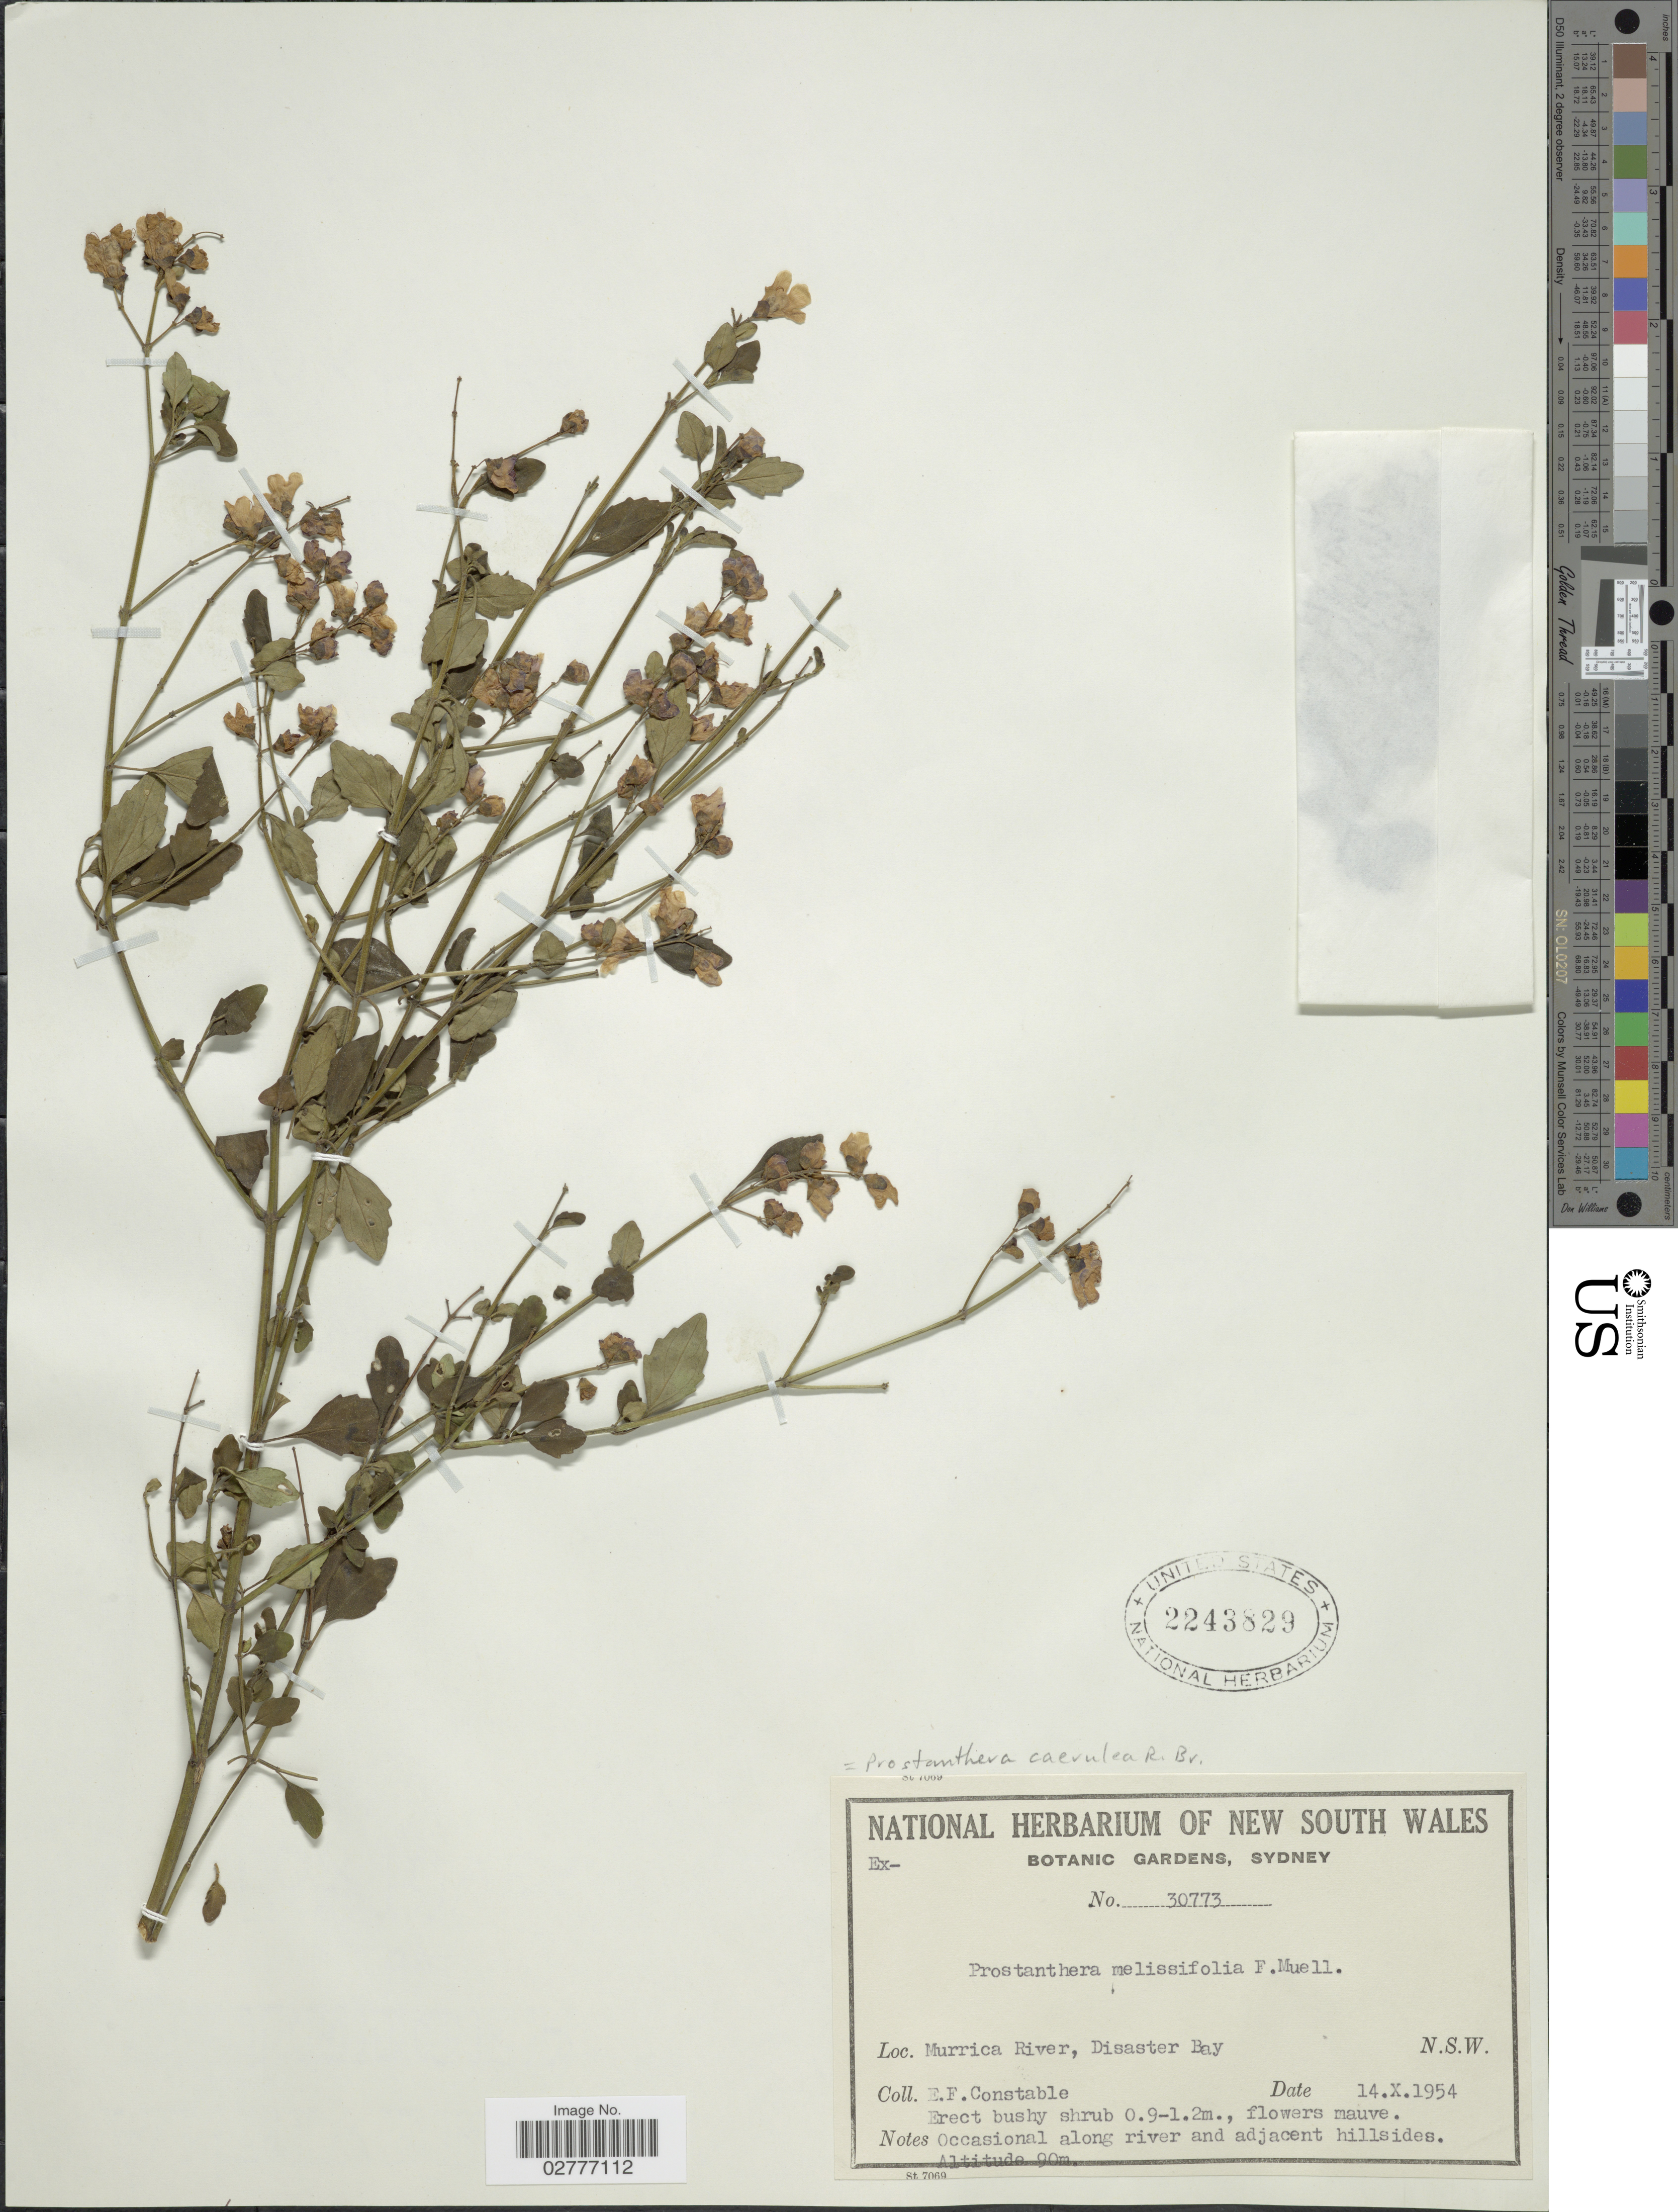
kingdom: Plantae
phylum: Tracheophyta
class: Magnoliopsida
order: Lamiales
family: Lamiaceae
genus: Prostanthera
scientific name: Prostanthera caerulea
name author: R. Br.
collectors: E. F. Constable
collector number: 30773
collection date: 1954-10-14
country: Australia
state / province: New South Wales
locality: Murrica River, Disaster Bay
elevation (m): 90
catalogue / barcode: US 2243829